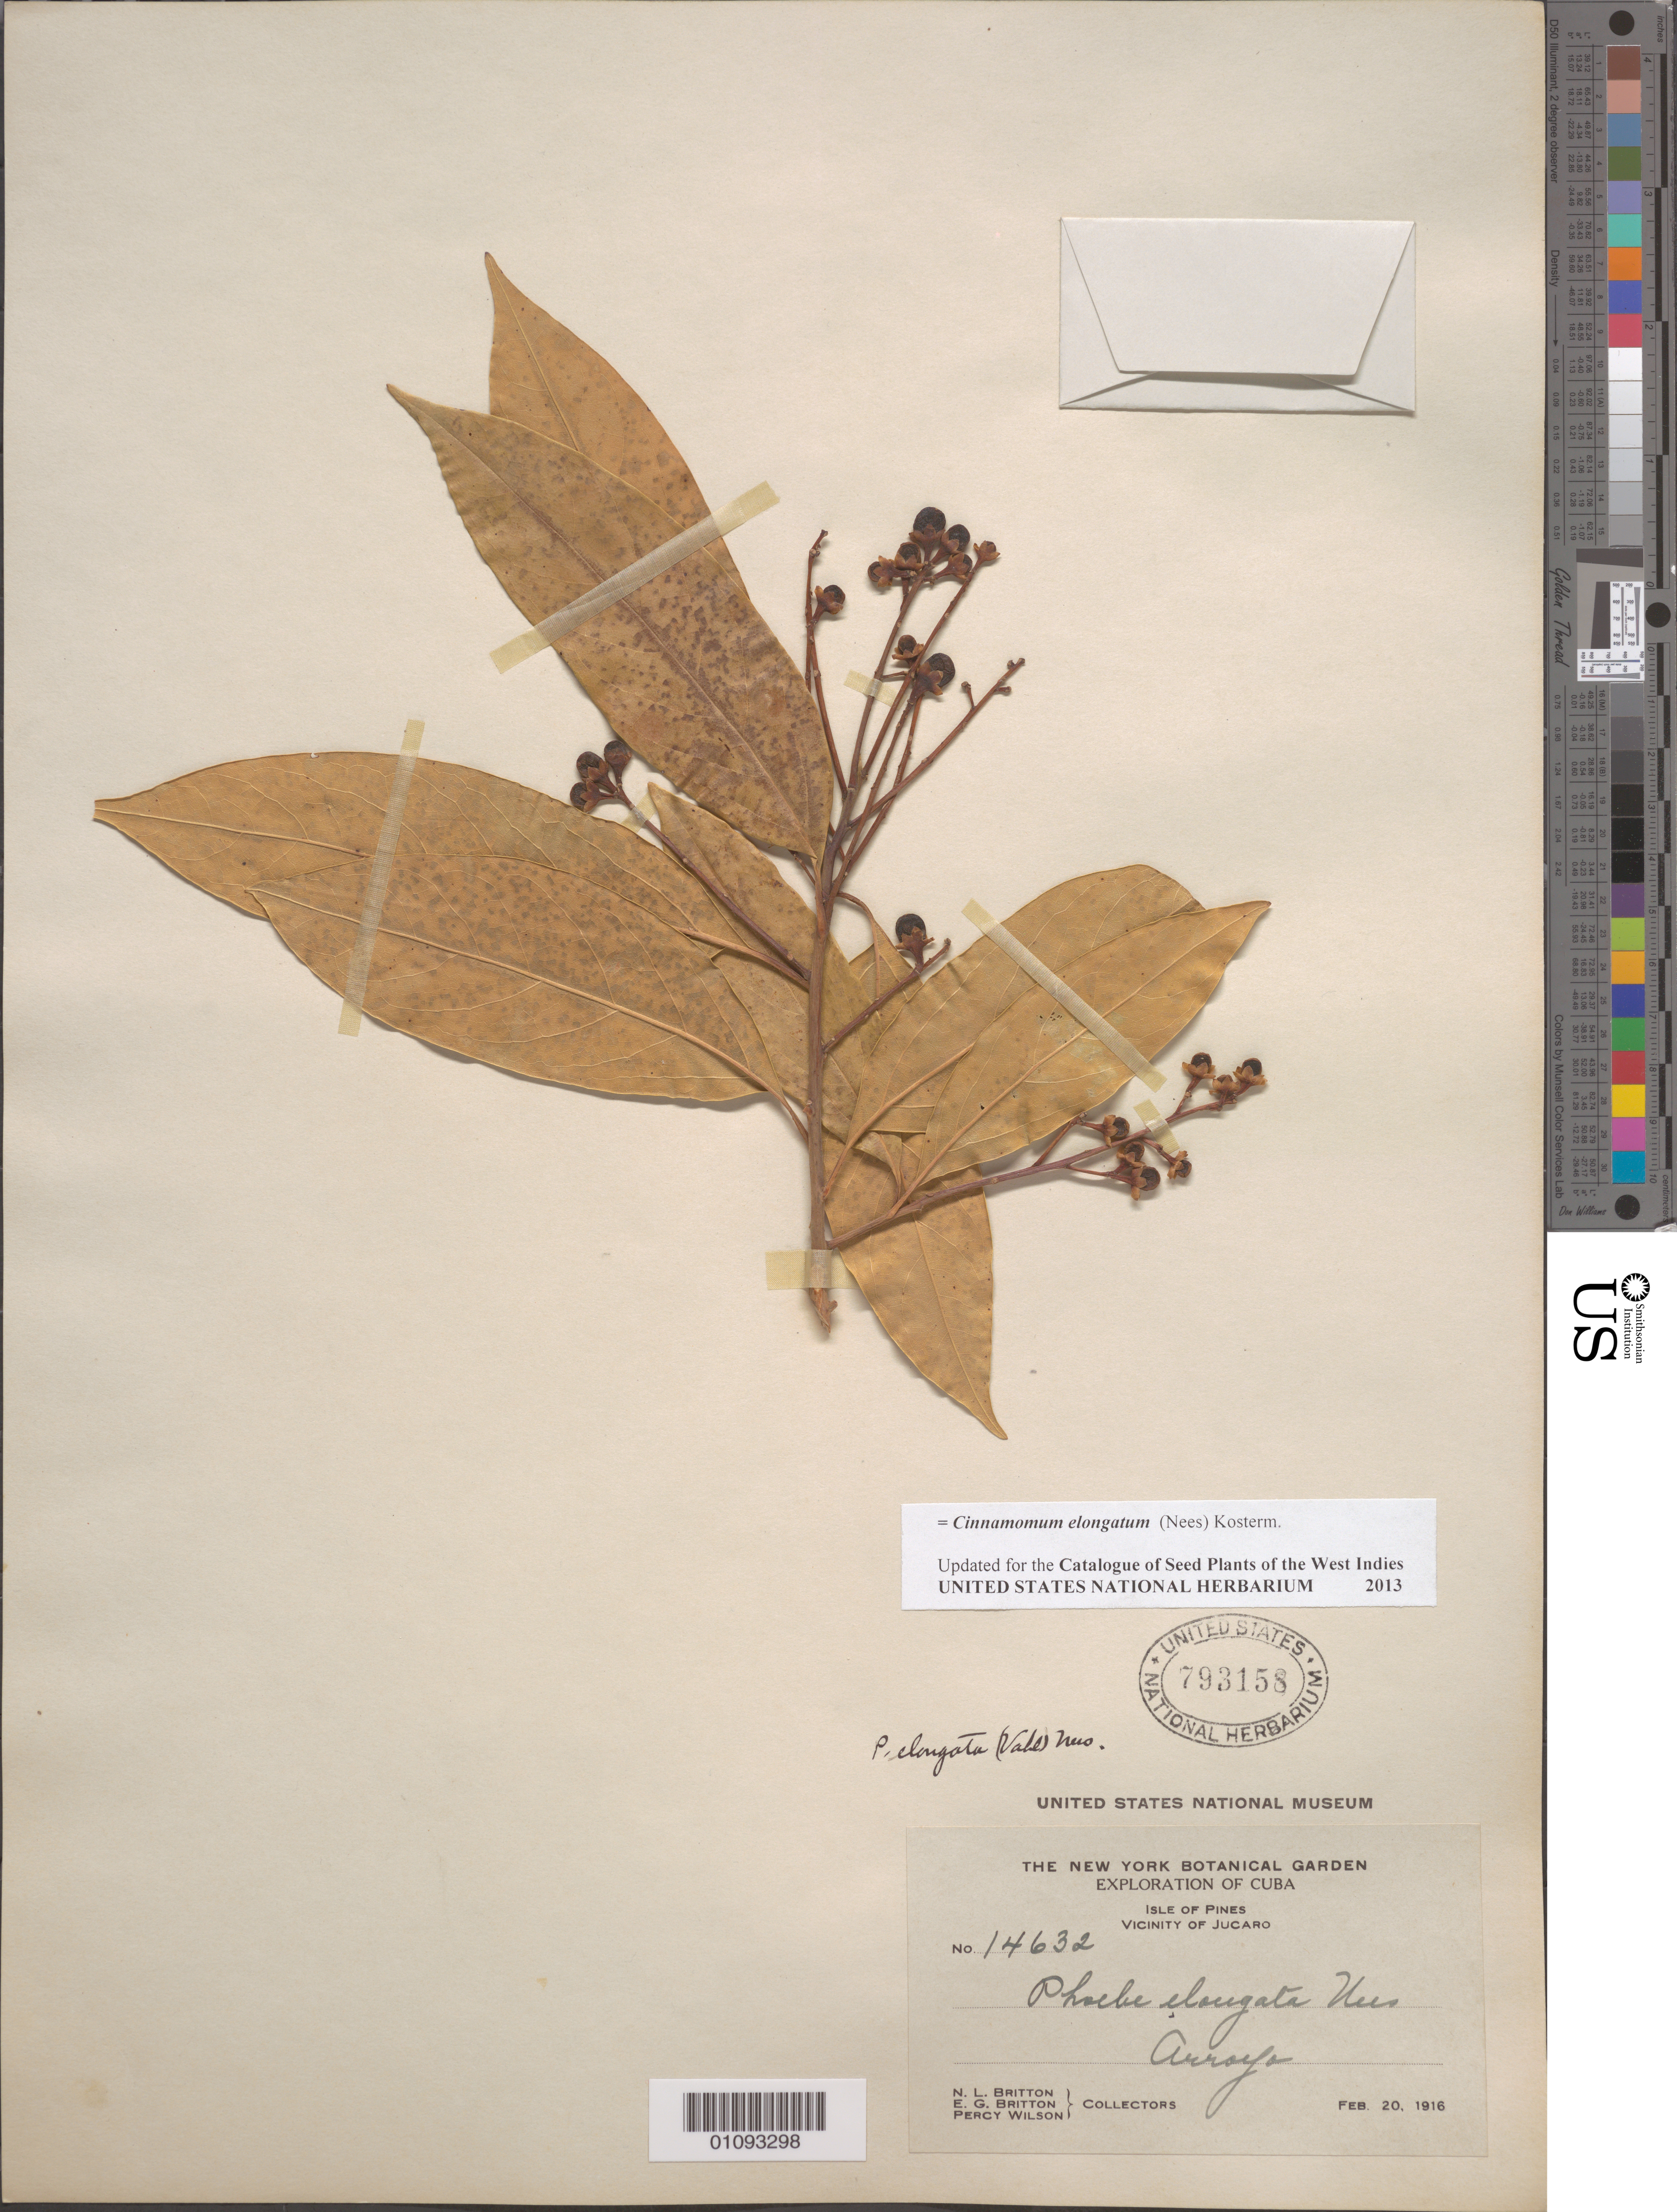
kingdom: Plantae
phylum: Tracheophyta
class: Magnoliopsida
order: Laurales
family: Lauraceae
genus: Phoebe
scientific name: Phoebe elongata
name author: (Vahl) Nees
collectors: N. Britton, E. G. Britton & P. Wilson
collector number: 14632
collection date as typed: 20 Feb 1916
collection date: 1916-02-20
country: Cuba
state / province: La Habana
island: Cuba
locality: Arroyo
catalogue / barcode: US 793158